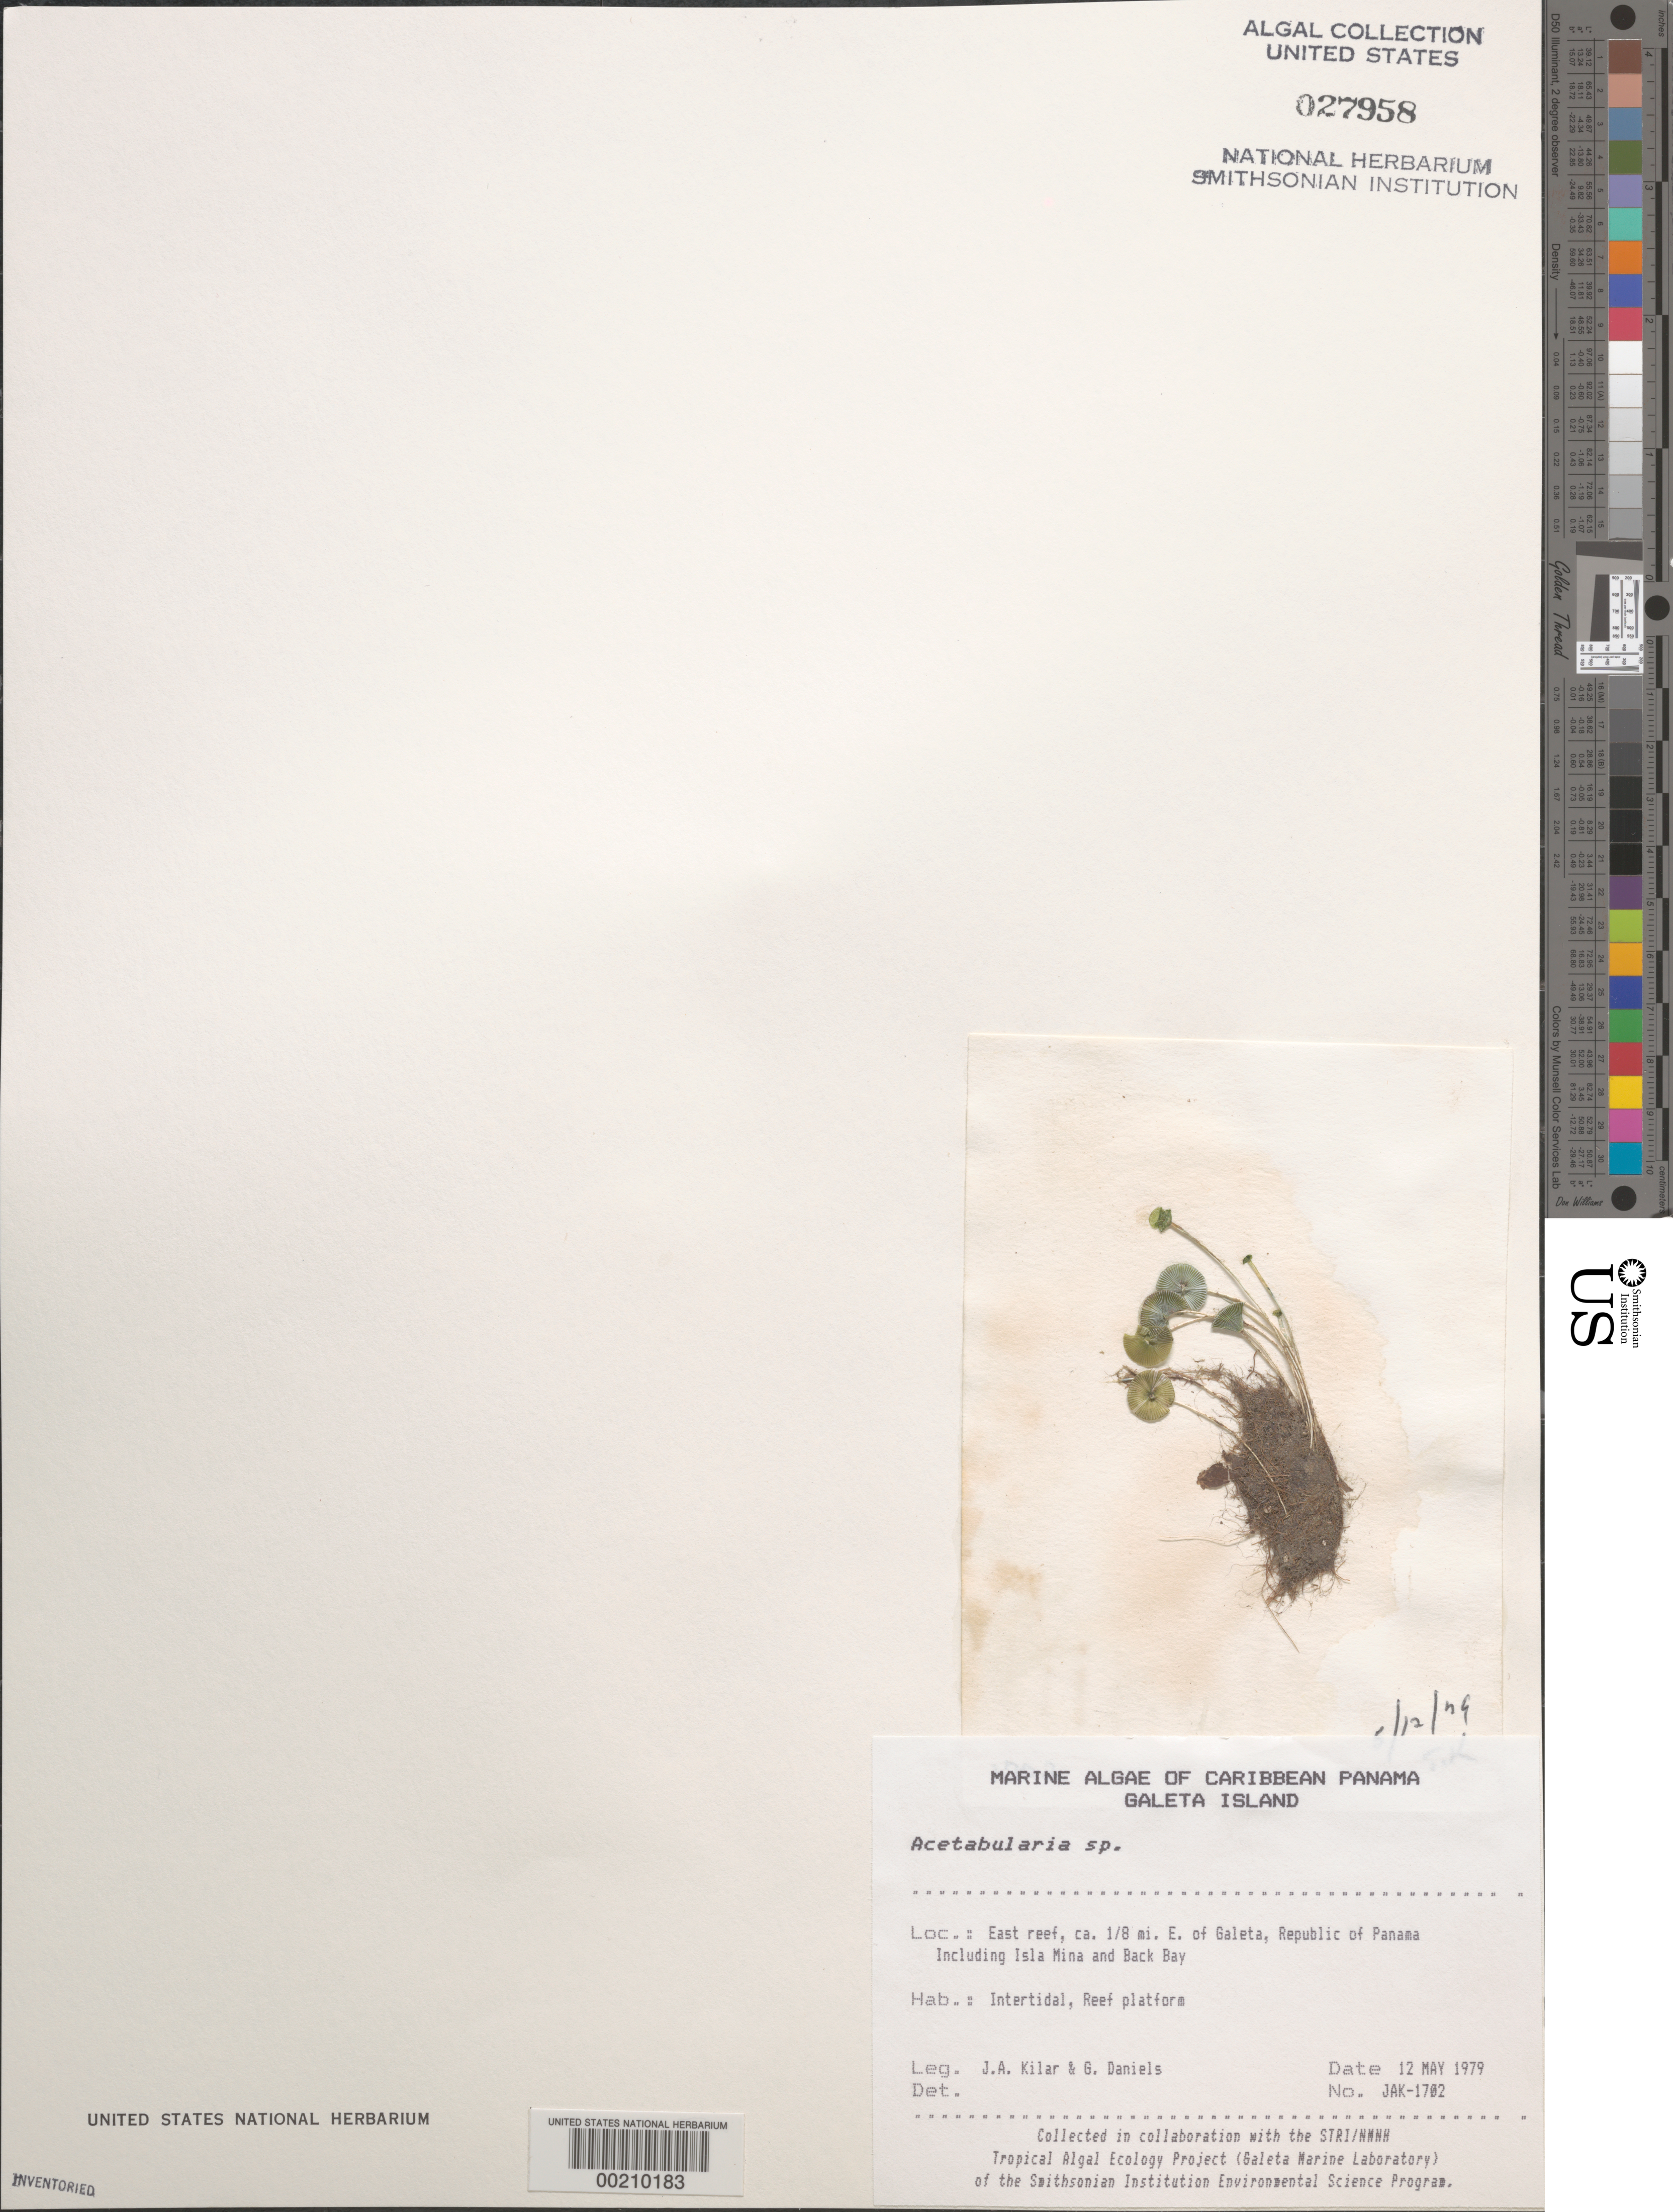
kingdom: Plantae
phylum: Chlorophyta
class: Ulvophyceae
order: Dasycladales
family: Polyphysaceae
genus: Acetabularia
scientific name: Acetabularia sp.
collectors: J. A. Kilar & G. S. Daniels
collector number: JAK-1702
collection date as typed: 12 May 1979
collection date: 1979-05-12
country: Panama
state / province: Colón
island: Galeta Island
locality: Isla Mina and back Bay, east reef ca. 1/8th mile east of Galeta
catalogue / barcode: US 27958